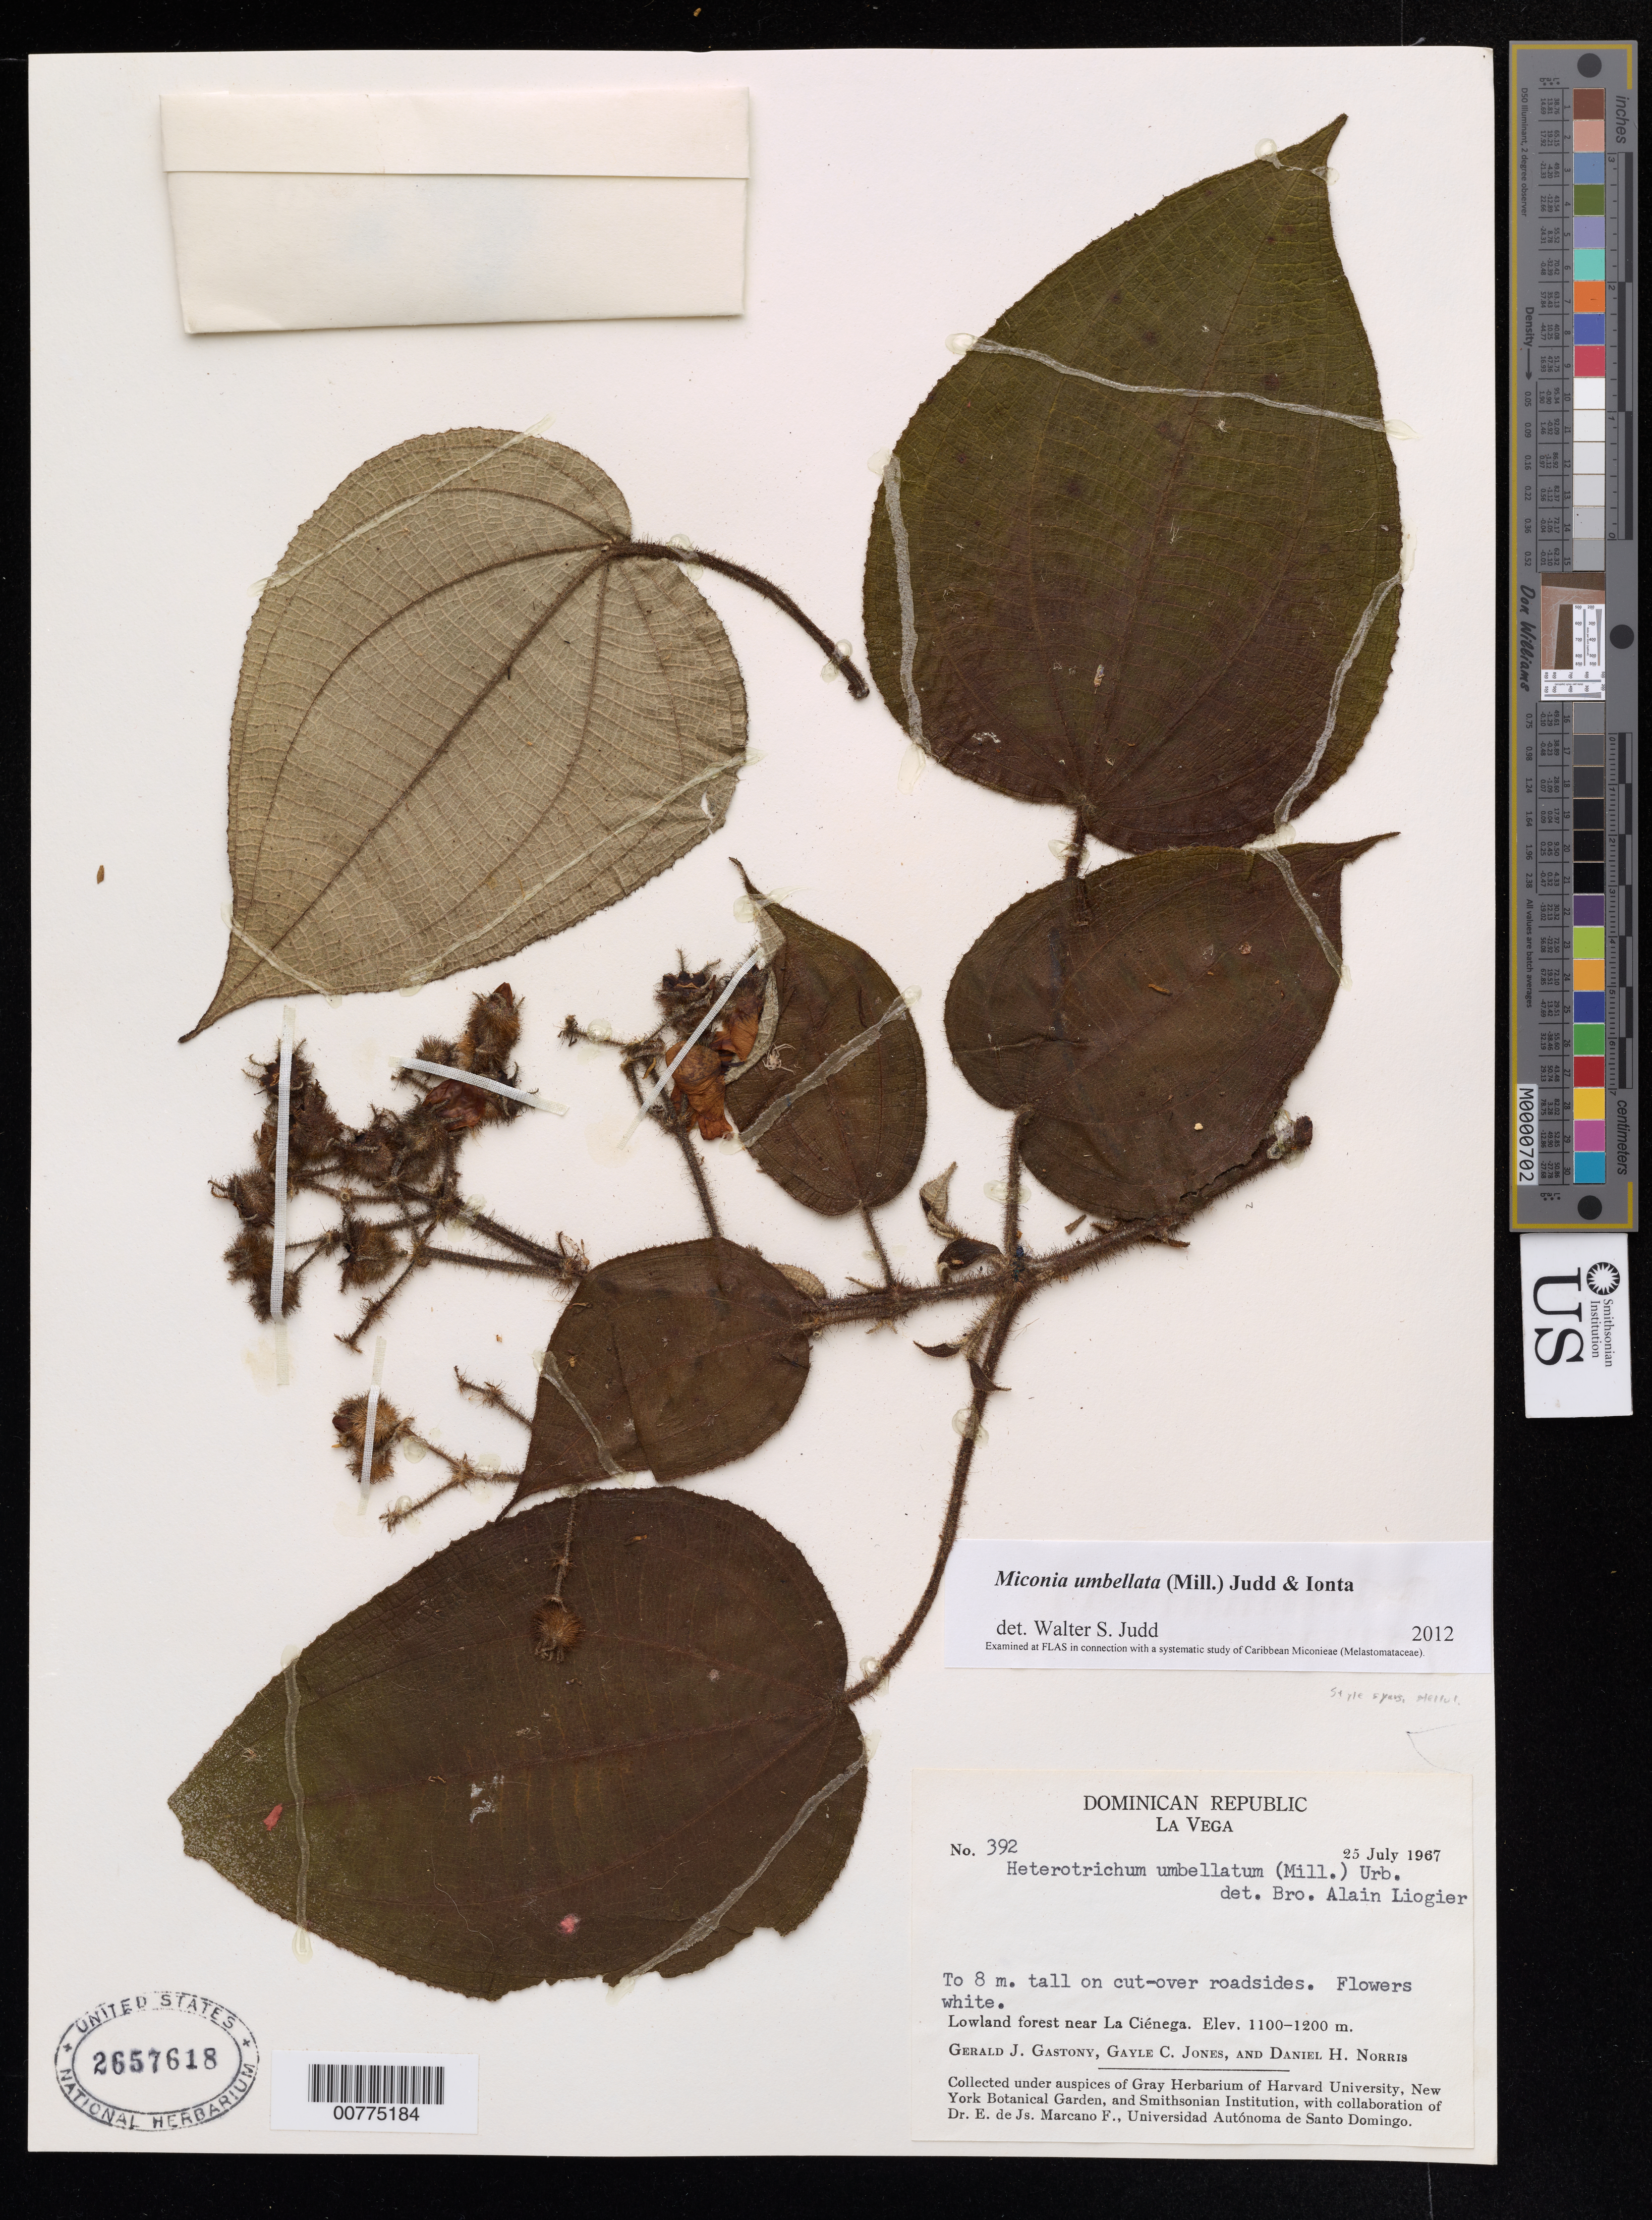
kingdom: Plantae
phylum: Tracheophyta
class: Magnoliopsida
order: Myrtales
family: Melastomataceae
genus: Miconia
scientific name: Miconia umbellata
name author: (Mill.) Judd & Ionta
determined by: Judd, Walter S.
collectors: G. Gastony, G. C. Jones & D. H. Norris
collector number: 392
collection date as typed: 25 Jul 1967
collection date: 1967-07-25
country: Dominican Republic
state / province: La Vega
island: Hispaniola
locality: Near La Ciénaga.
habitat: Lowland forest.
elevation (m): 1100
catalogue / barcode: US 2657618